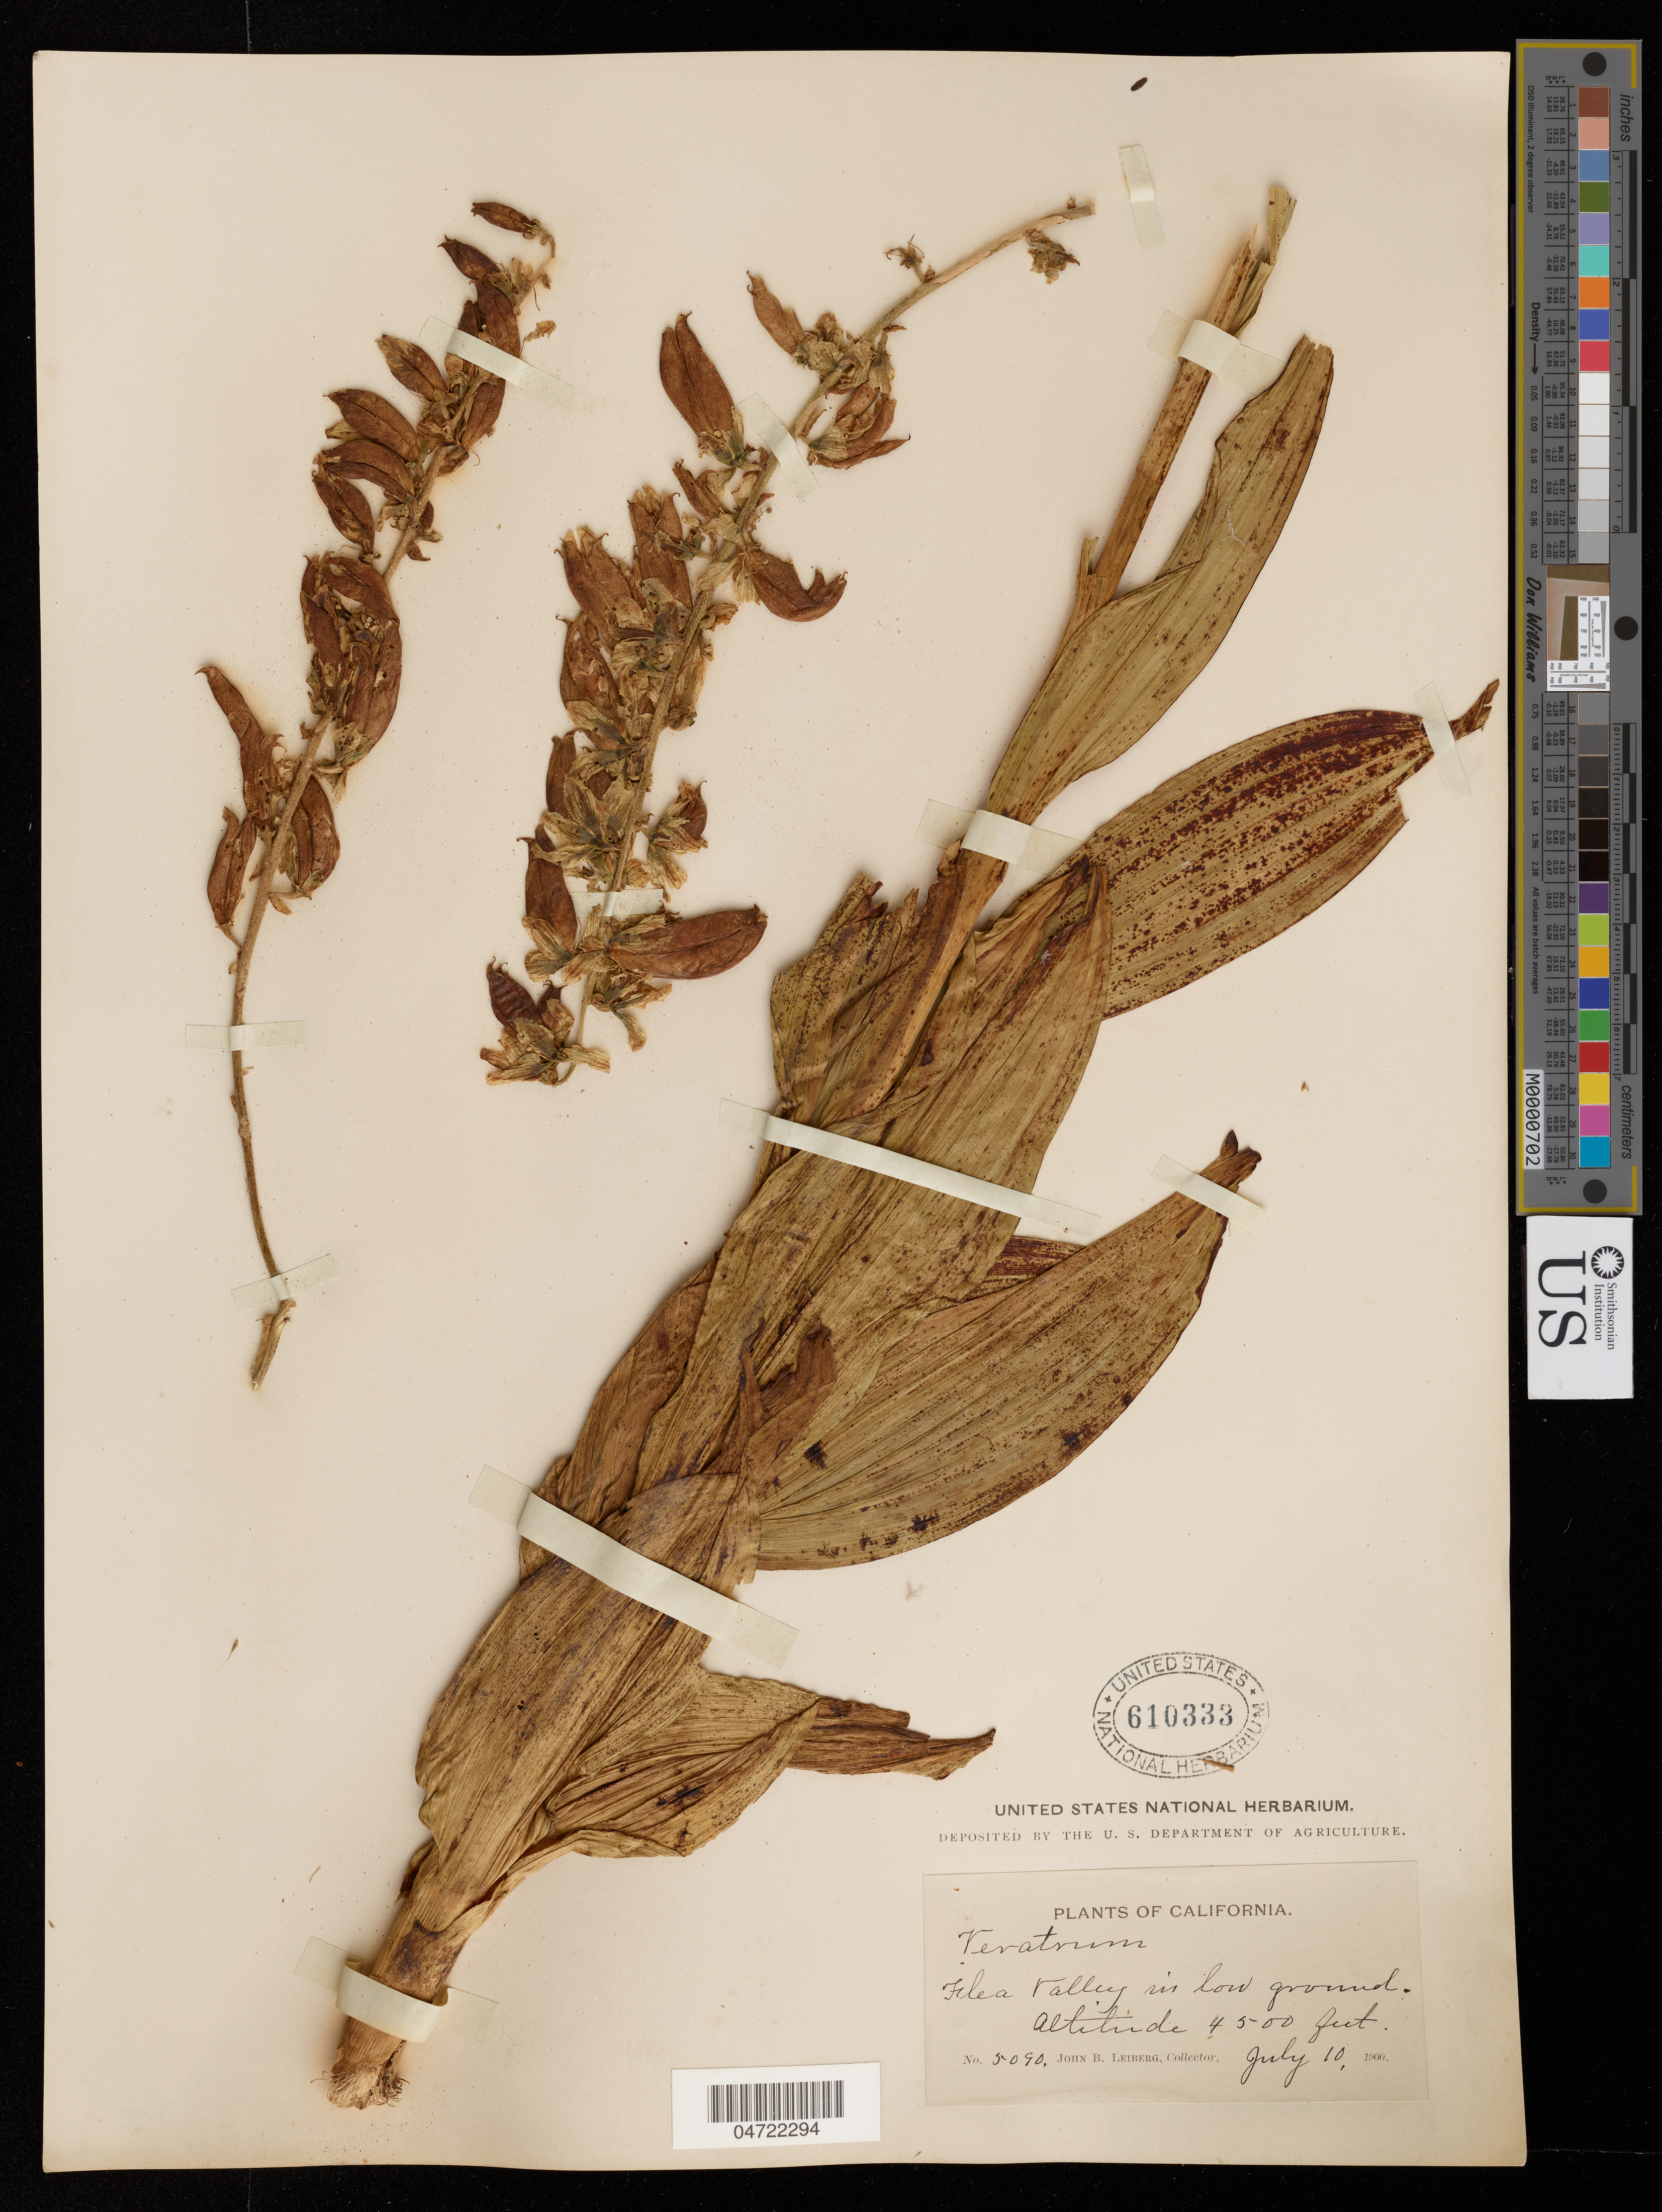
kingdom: Plantae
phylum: Tracheophyta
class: Liliopsida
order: Liliales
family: Melanthiaceae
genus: Veratrum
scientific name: Veratrum sp.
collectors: J. B. Leiberg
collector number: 5090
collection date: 1900-07-10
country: United States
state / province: California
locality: Flea Valley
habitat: In low ground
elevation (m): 1372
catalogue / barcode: US 610333